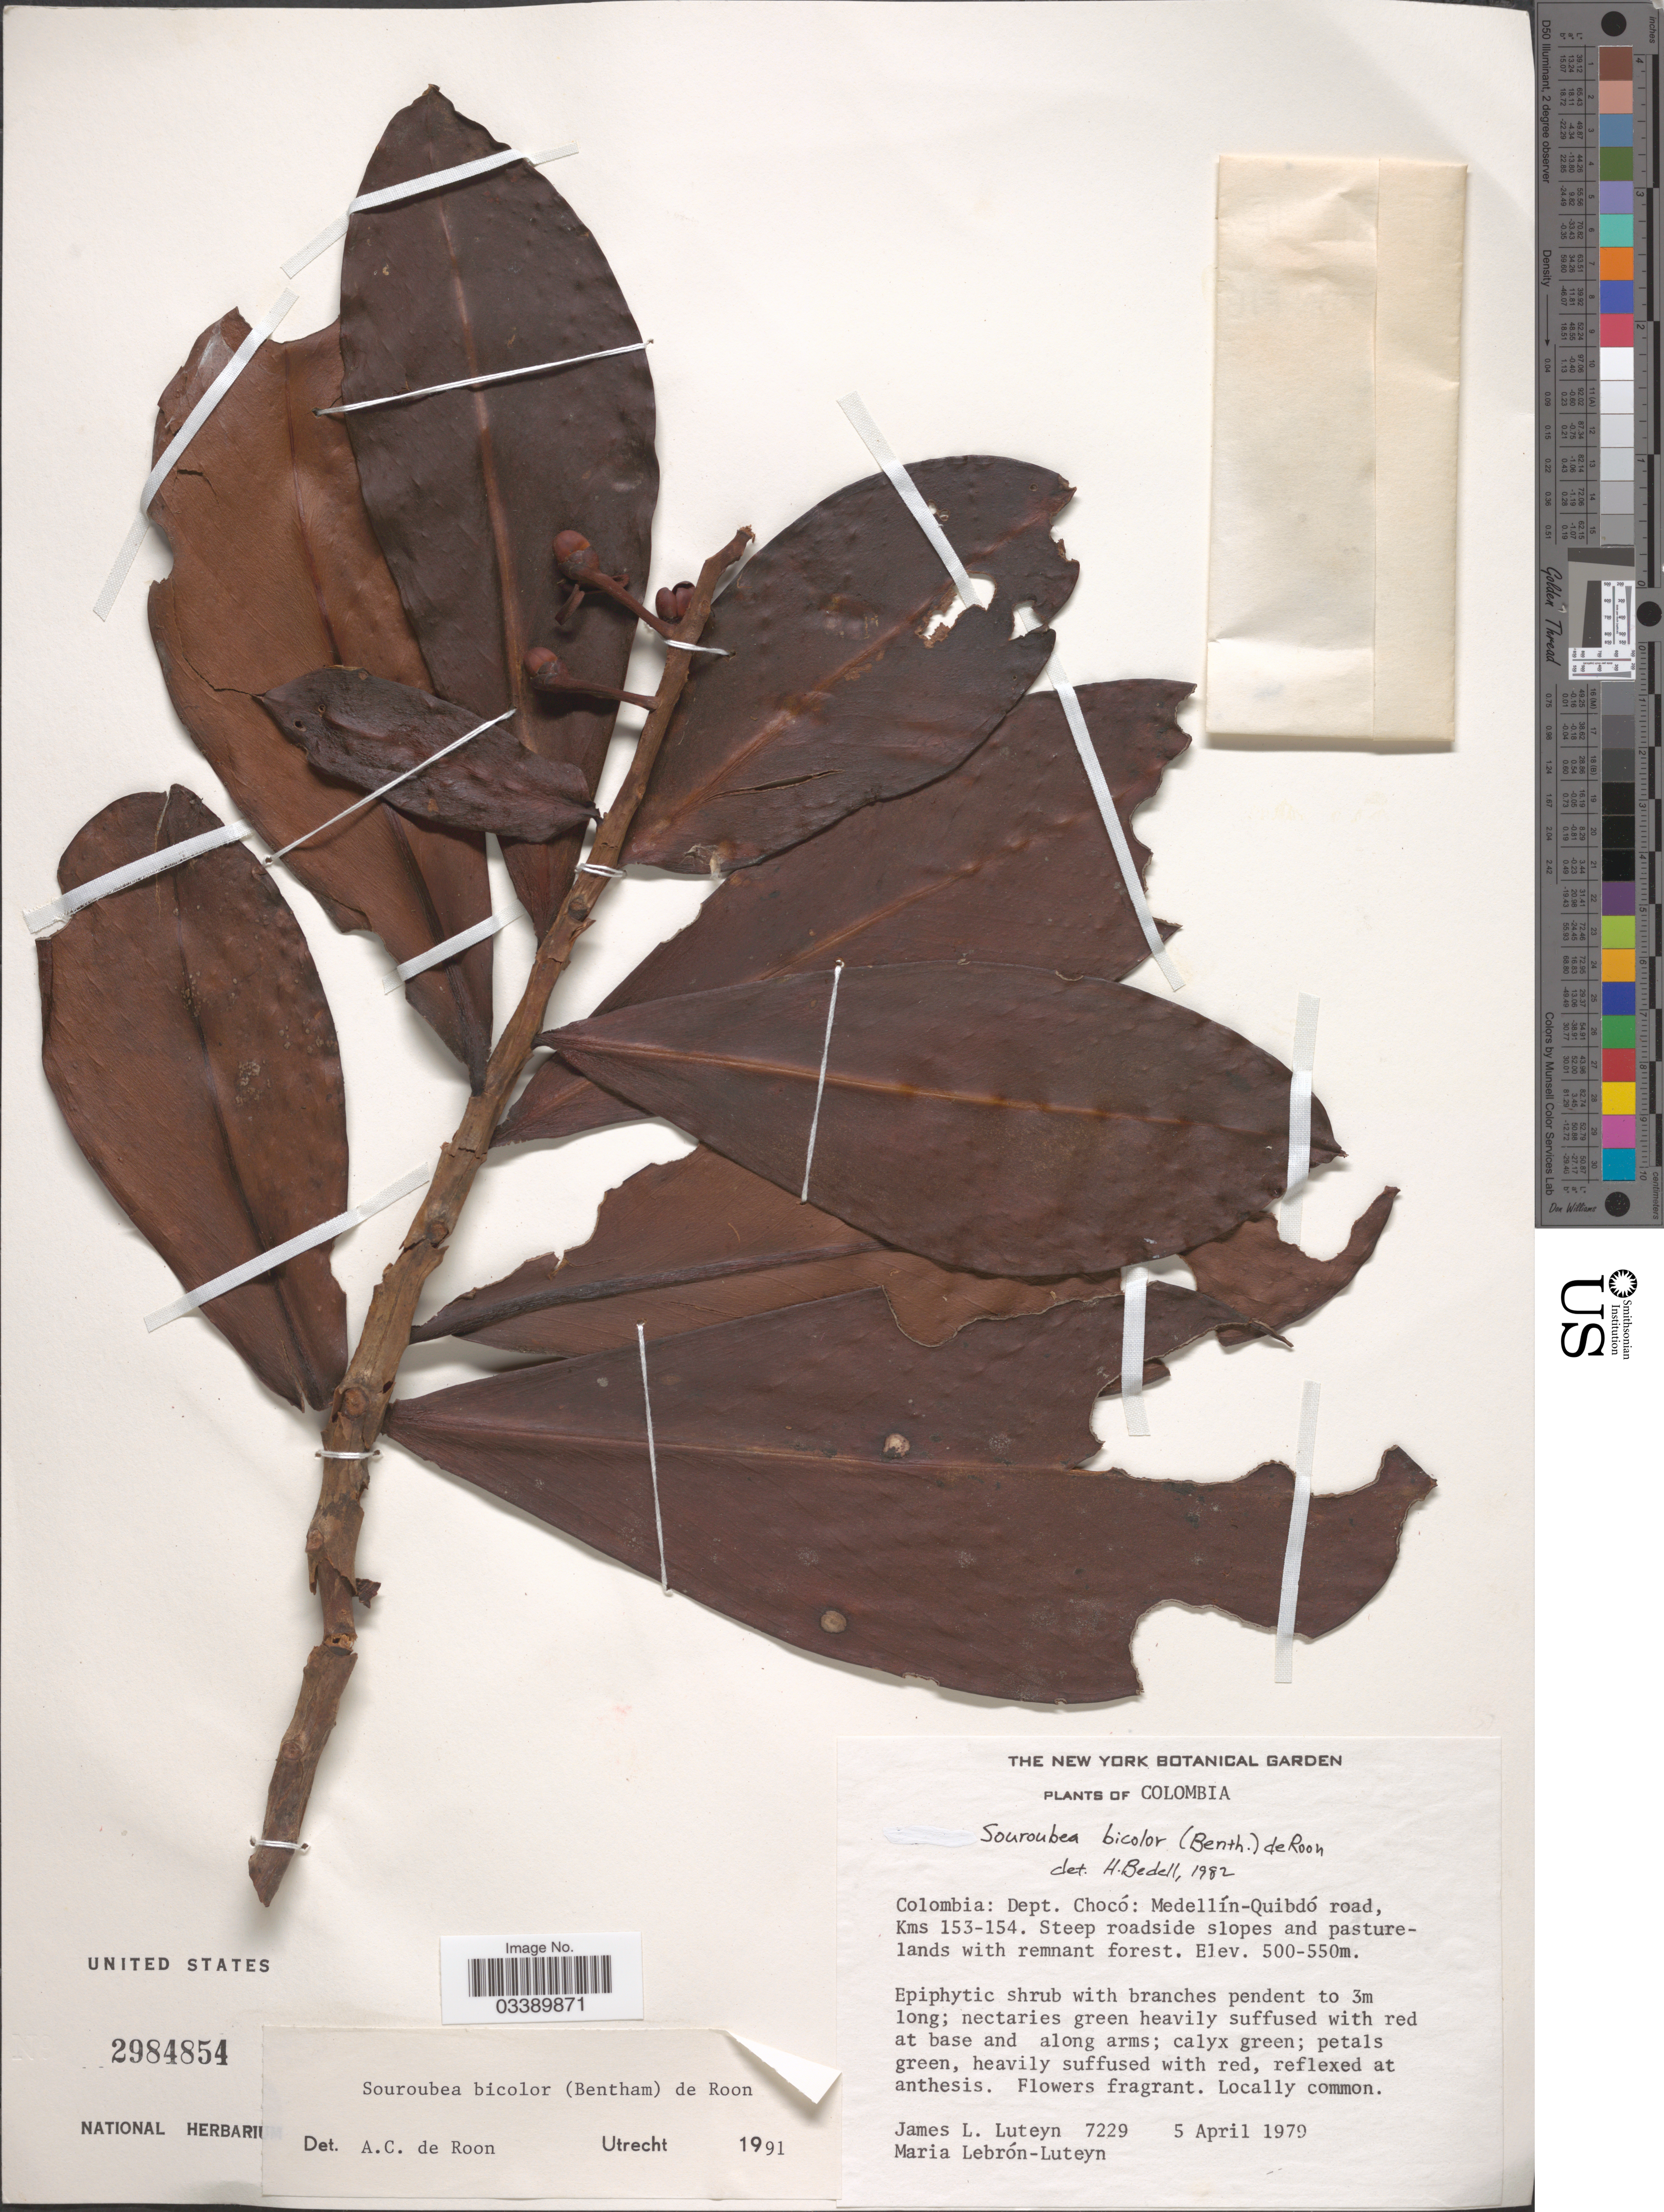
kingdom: Plantae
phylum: Tracheophyta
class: Magnoliopsida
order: Ericales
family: Marcgraviaceae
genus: Souroubea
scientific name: Souroubea bicolor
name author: (Benth.) de Roon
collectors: J. L. Luteyn & M. L. Lebrón-Luteyn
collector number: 7229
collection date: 1979-04-05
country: Colombia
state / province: Chocó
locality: Dept. Chocó: Medellín-Quibdó road, Kms 153-154.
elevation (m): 500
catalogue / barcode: US 2984854